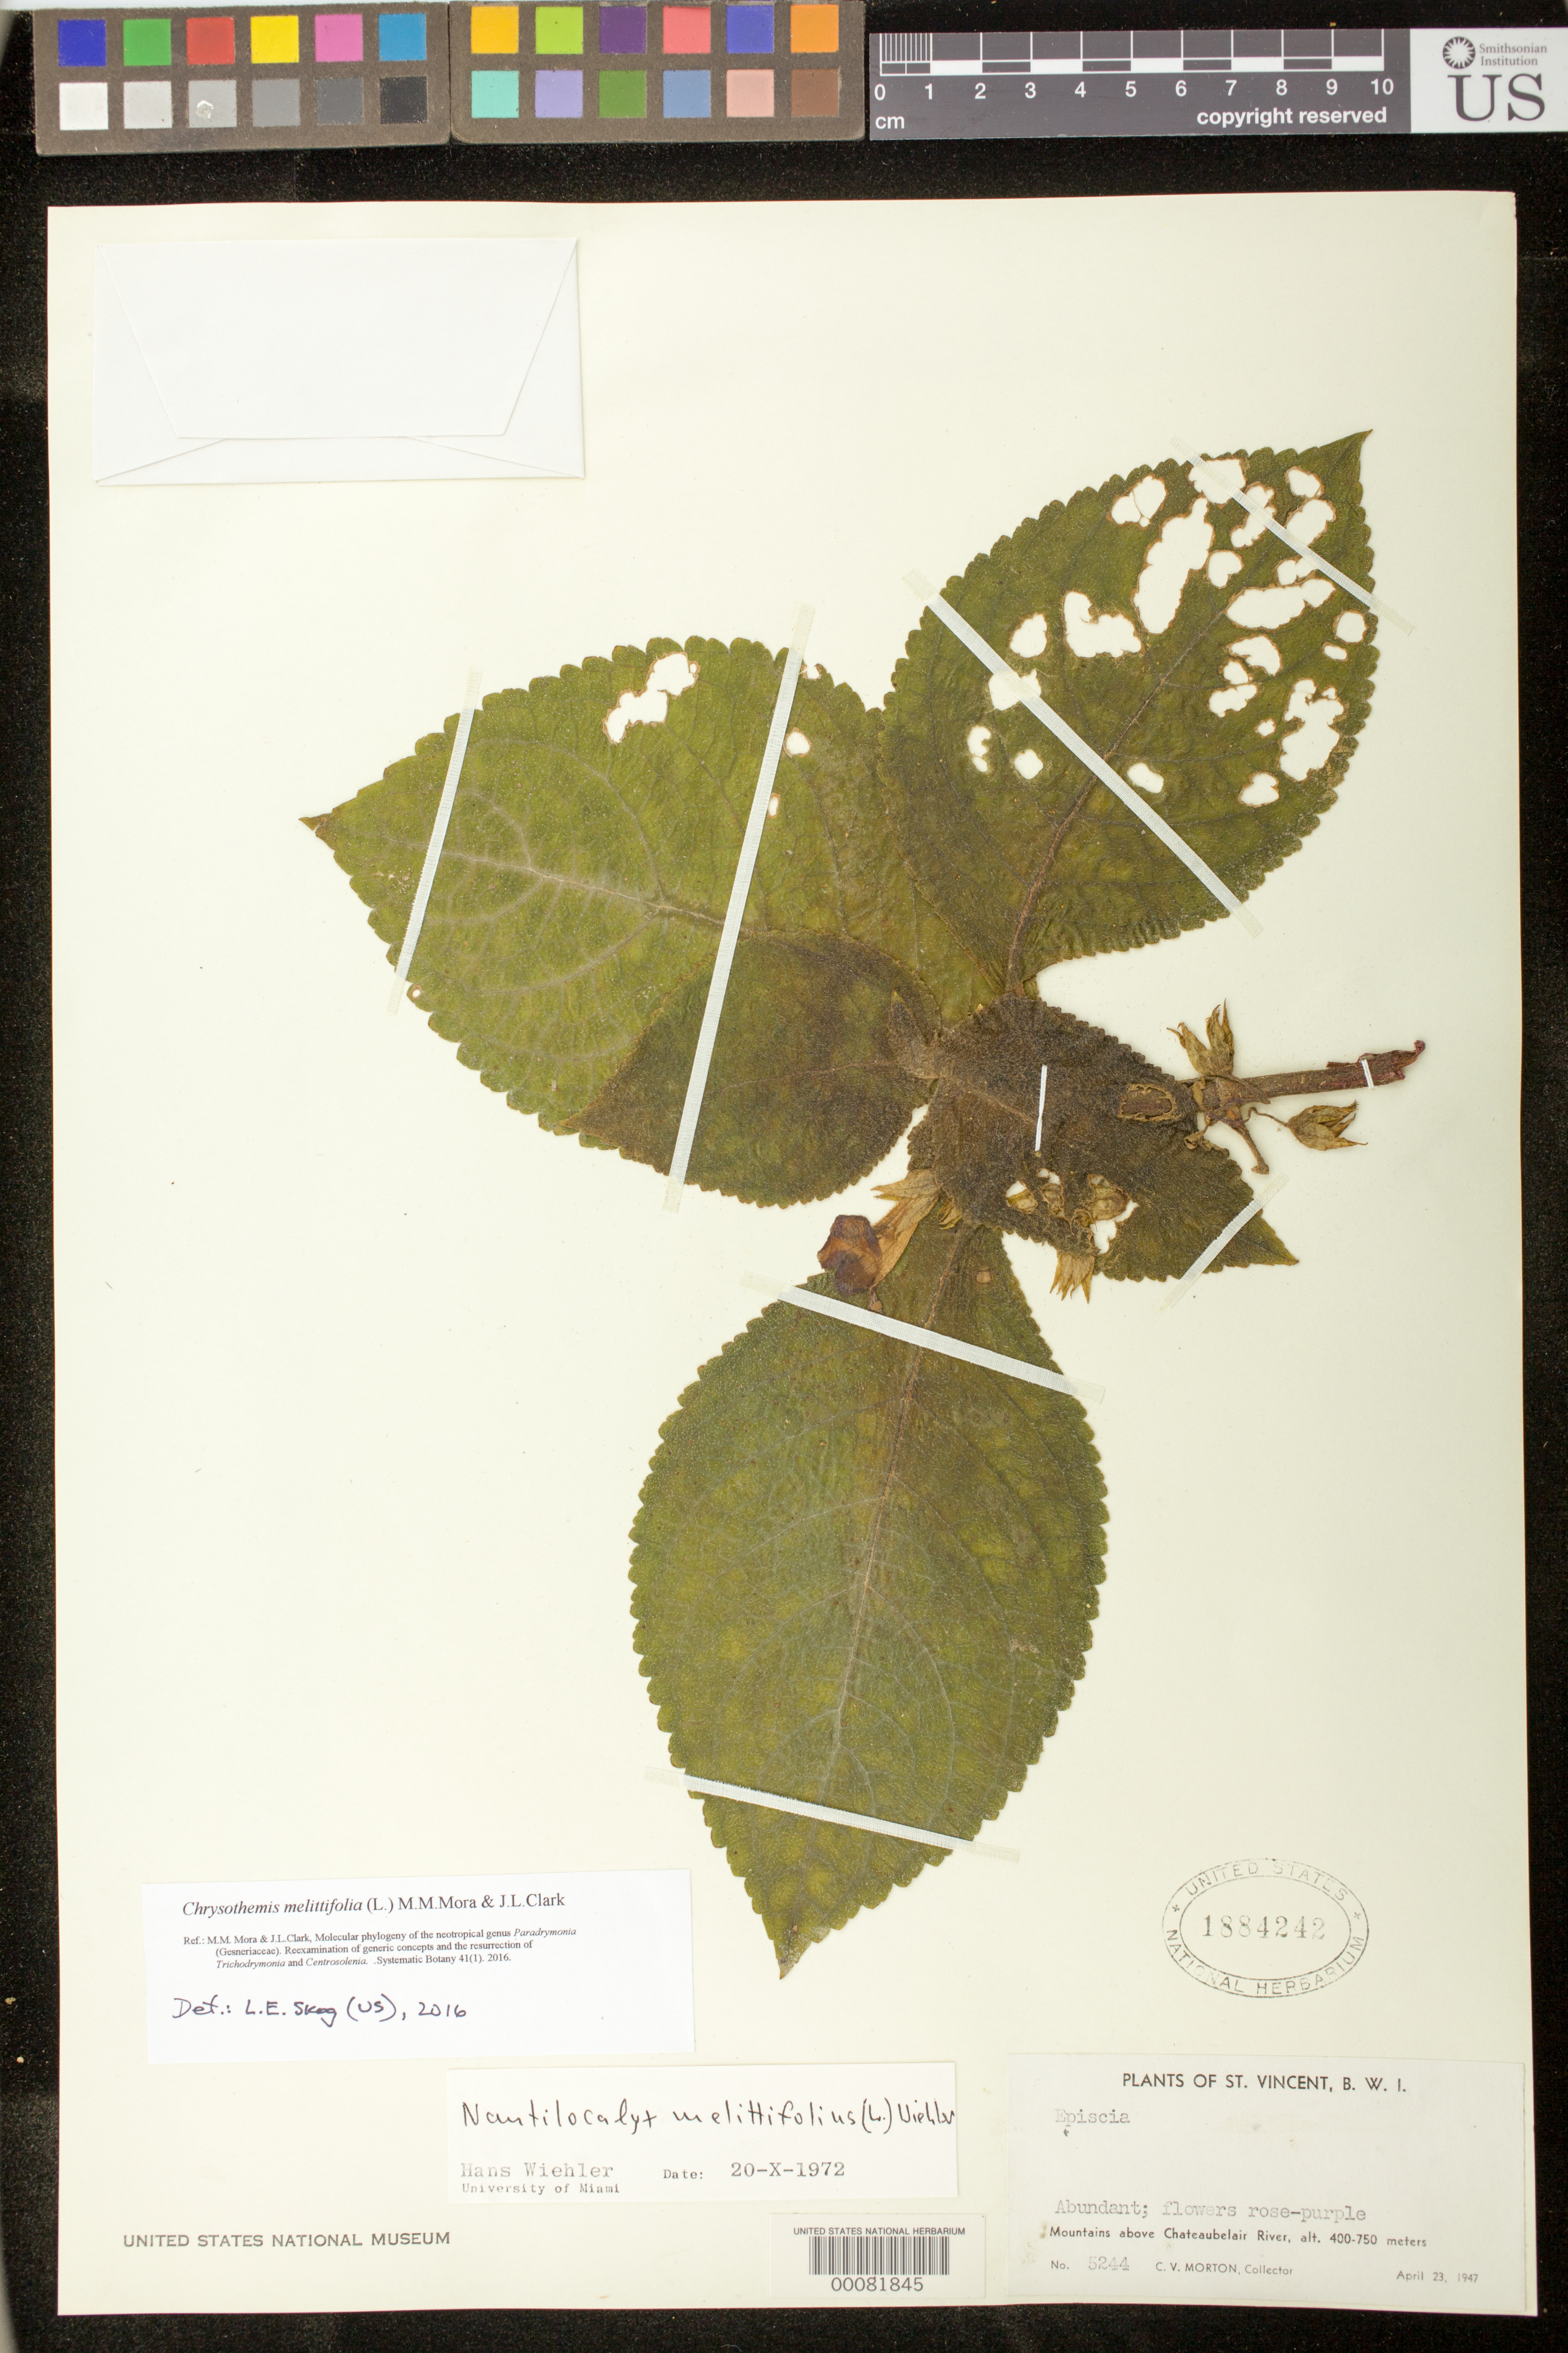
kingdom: Plantae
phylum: Tracheophyta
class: Magnoliopsida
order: Lamiales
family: Gesneriaceae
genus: Chrysothemis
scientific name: Chrysothemis melittifolia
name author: (L.) M.M. Mora & J.L. Clark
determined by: Skog, Laurence E.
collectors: C. V. Morton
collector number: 5244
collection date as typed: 23 Apr 1947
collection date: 1947-04-23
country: St. Vincent - Grenadines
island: St. Vincent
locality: Mountains above Chateaubelair River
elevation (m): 400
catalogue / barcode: US 1884242